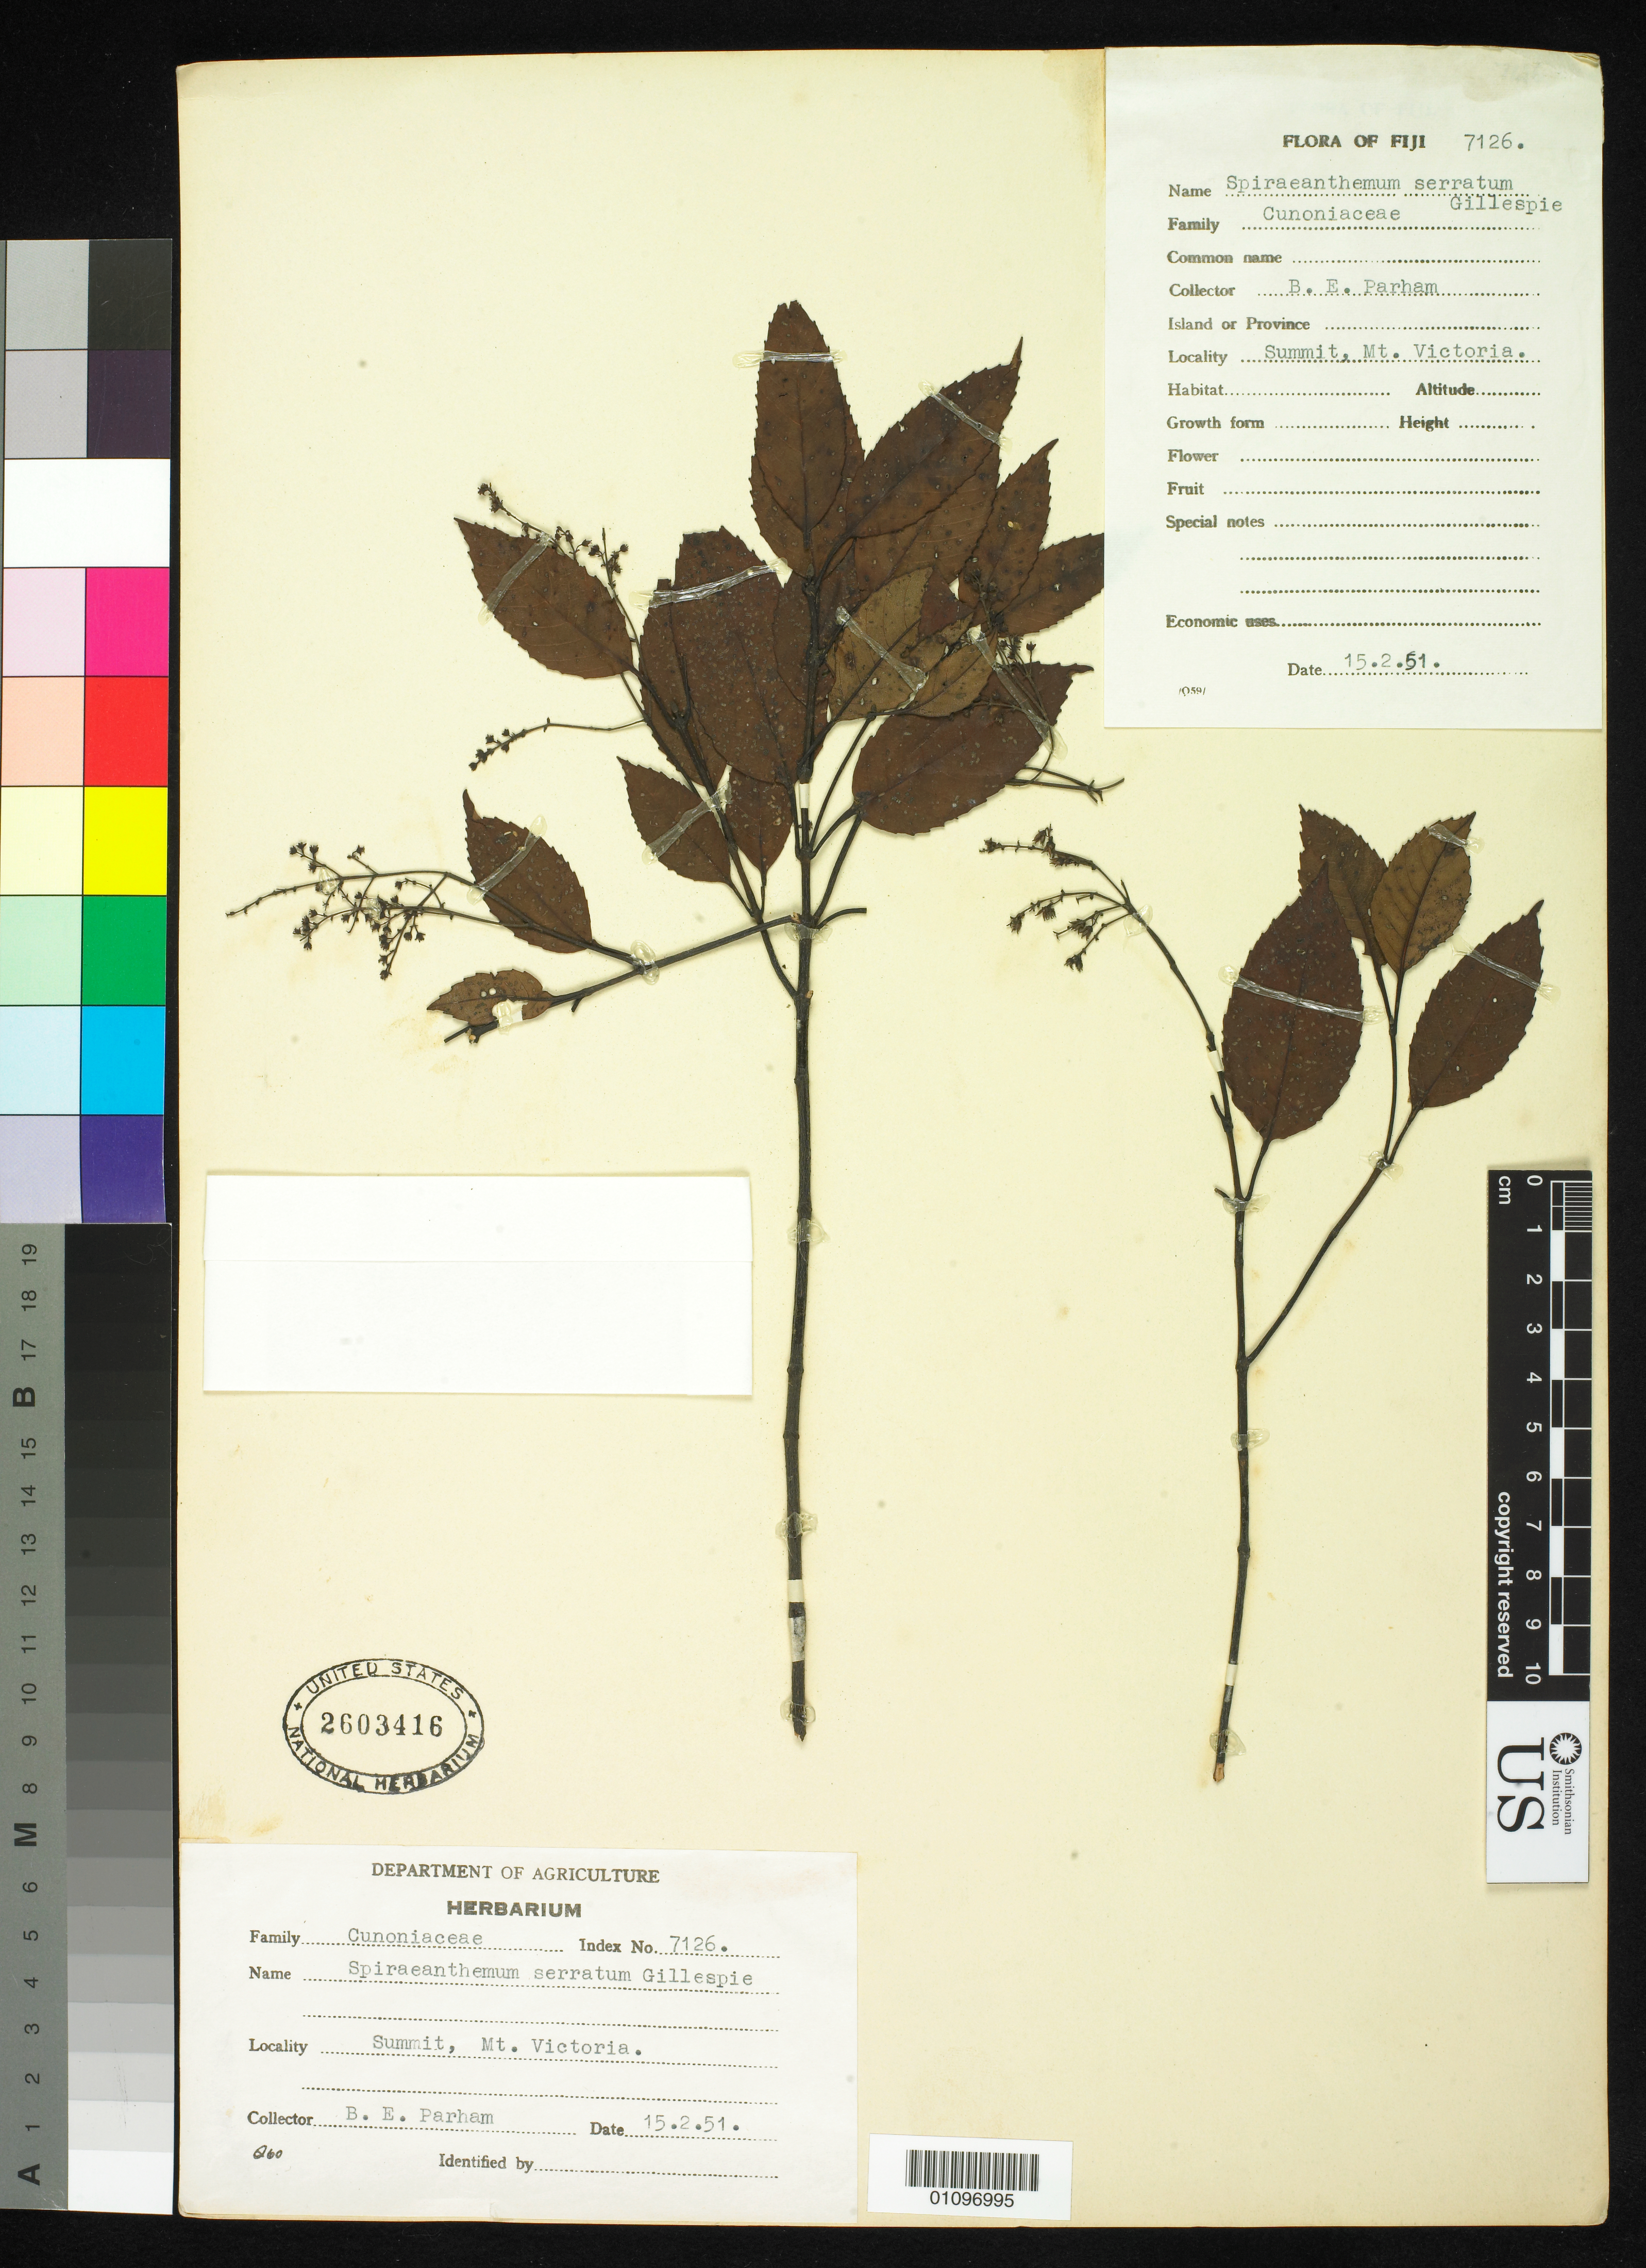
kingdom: Plantae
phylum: Tracheophyta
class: Magnoliopsida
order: Oxalidales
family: Cunoniaceae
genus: Spiraeanthemum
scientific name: Spiraeanthemum serratum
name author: Gillespie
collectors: B. E. Parham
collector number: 7126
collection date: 1951-02-15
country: Fiji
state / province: Northern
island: Viti Levu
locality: Summit of Mt. Victoria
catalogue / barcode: US 2603416